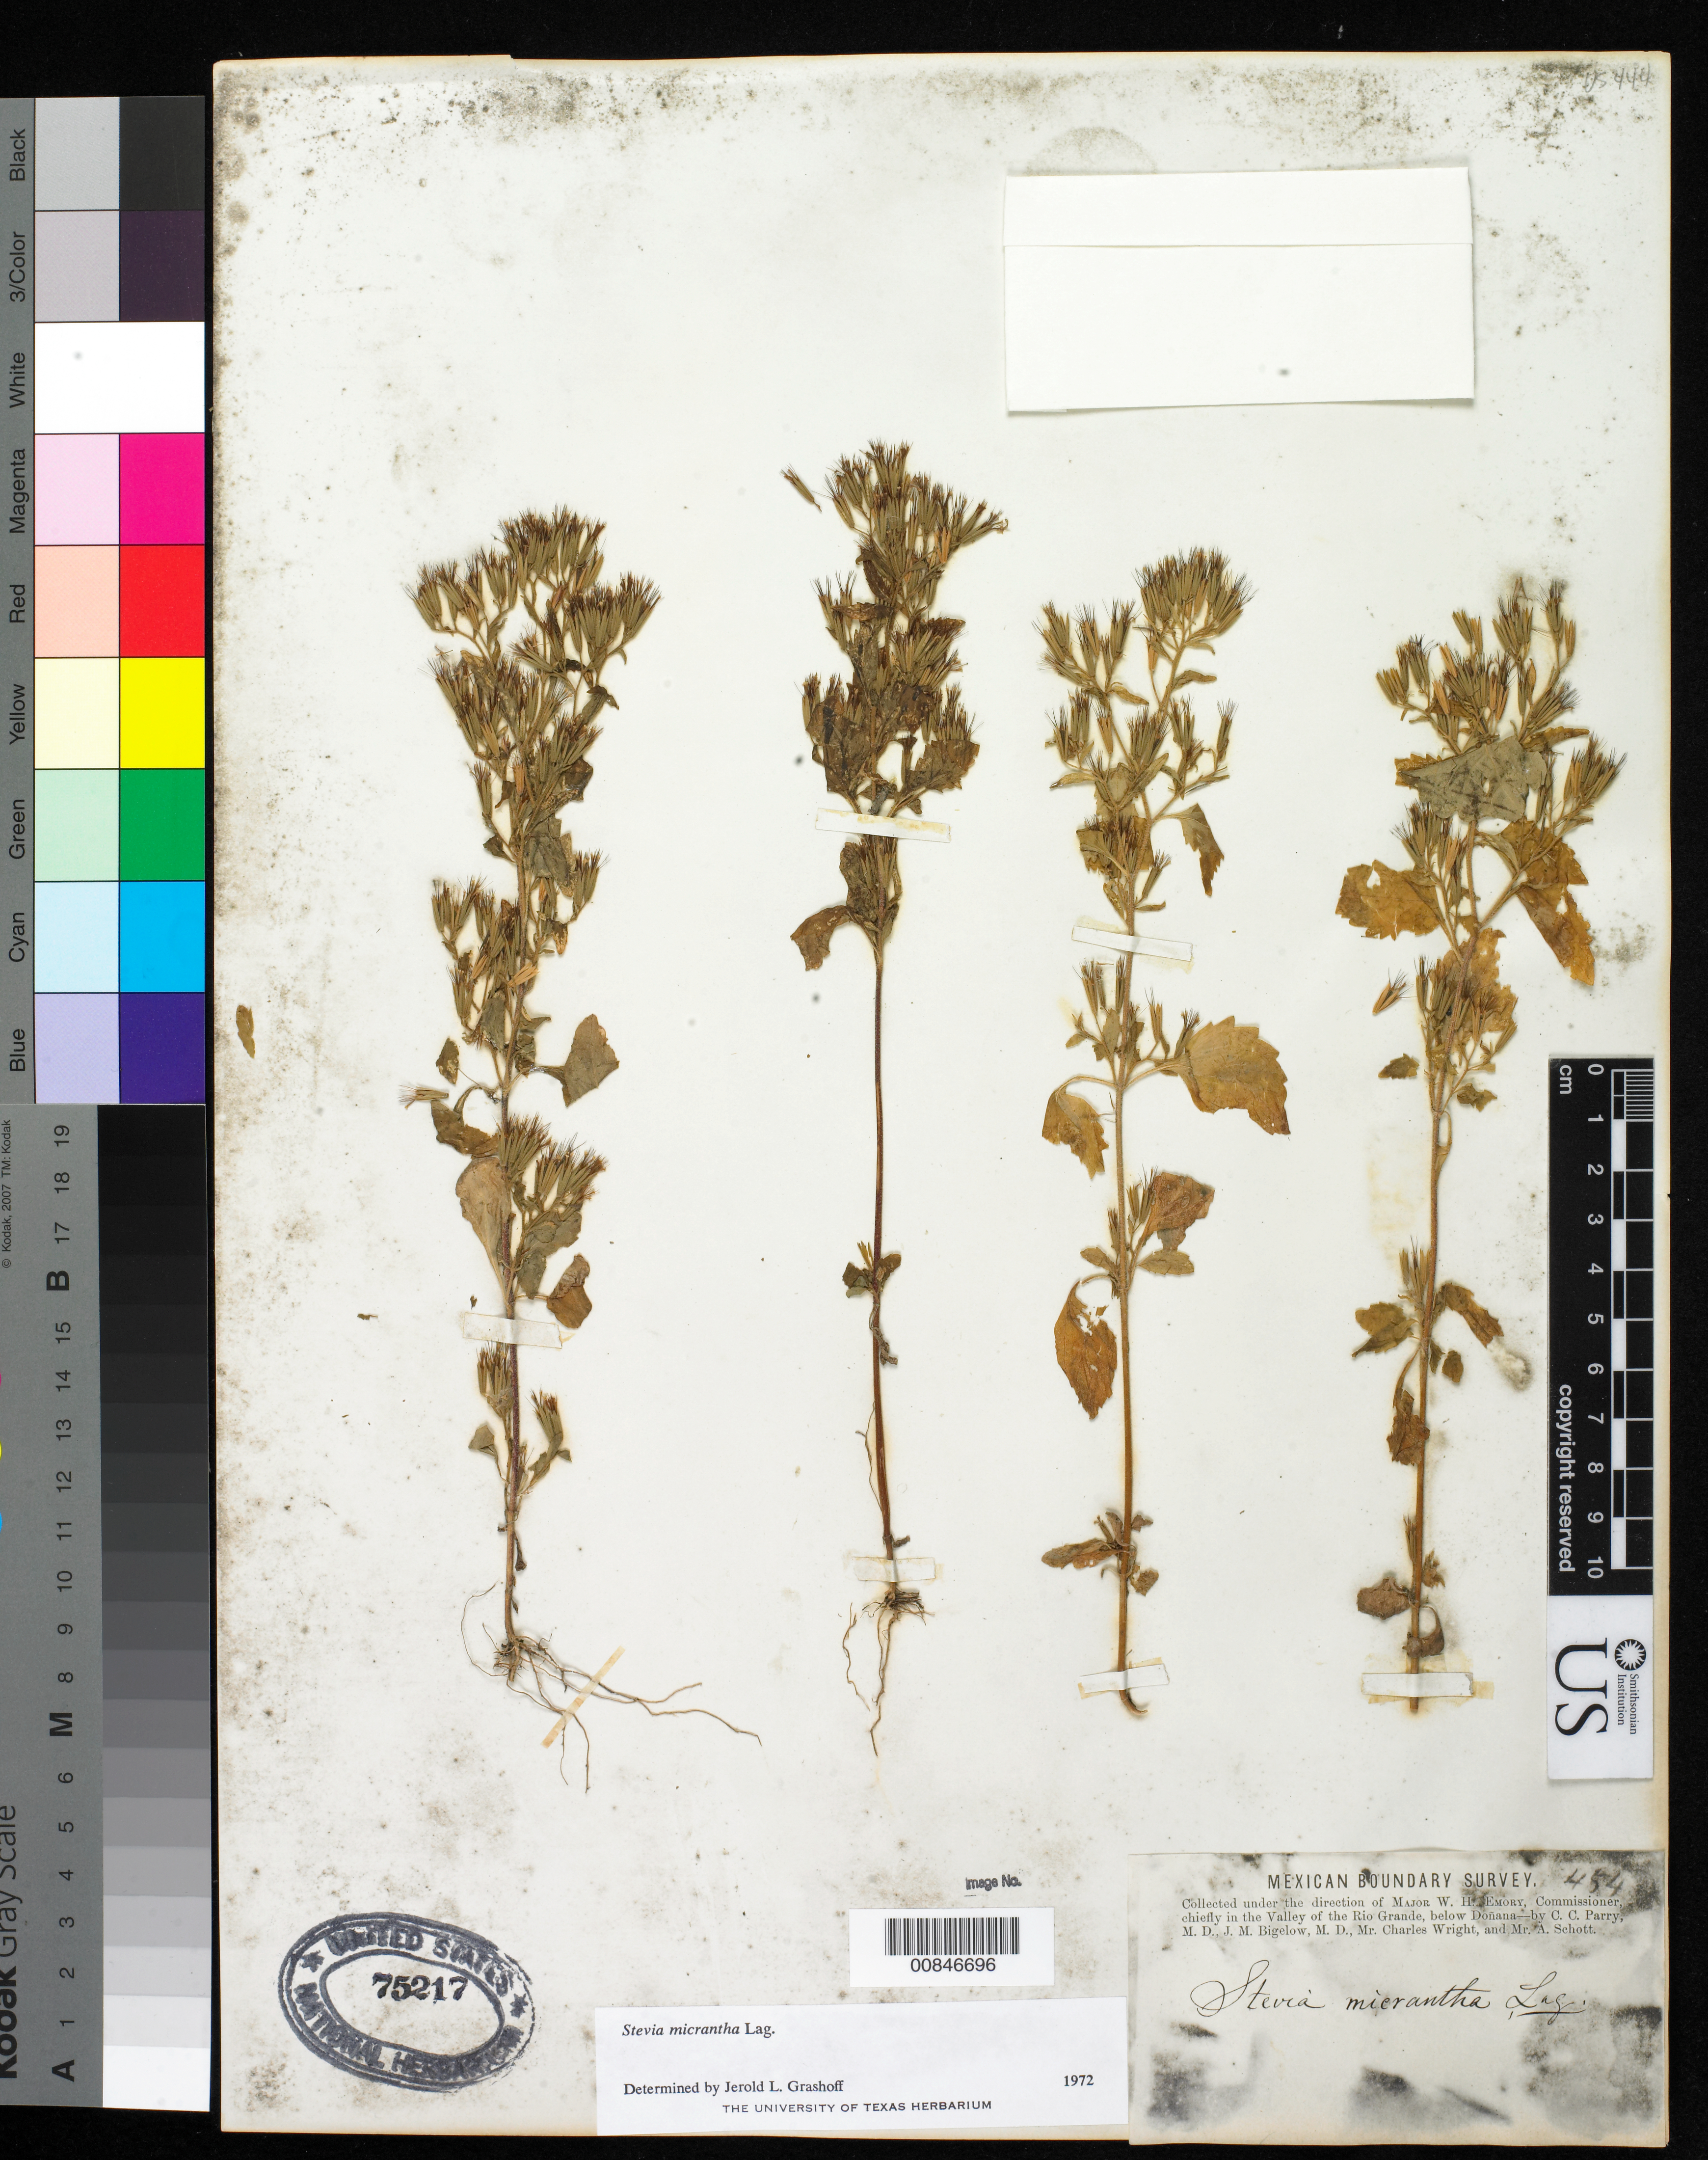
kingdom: Plantae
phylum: Tracheophyta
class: Magnoliopsida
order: Asterales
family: Asteraceae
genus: Stevia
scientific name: Stevia micrantha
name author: Lag.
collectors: C. C. Parry, J. M. Bigelow, C. Wright & A. C. V. Schott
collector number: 454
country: United States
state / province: New Mexico / Texas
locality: Valley of the Rio Grande, below Doñana.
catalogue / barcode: US 75217